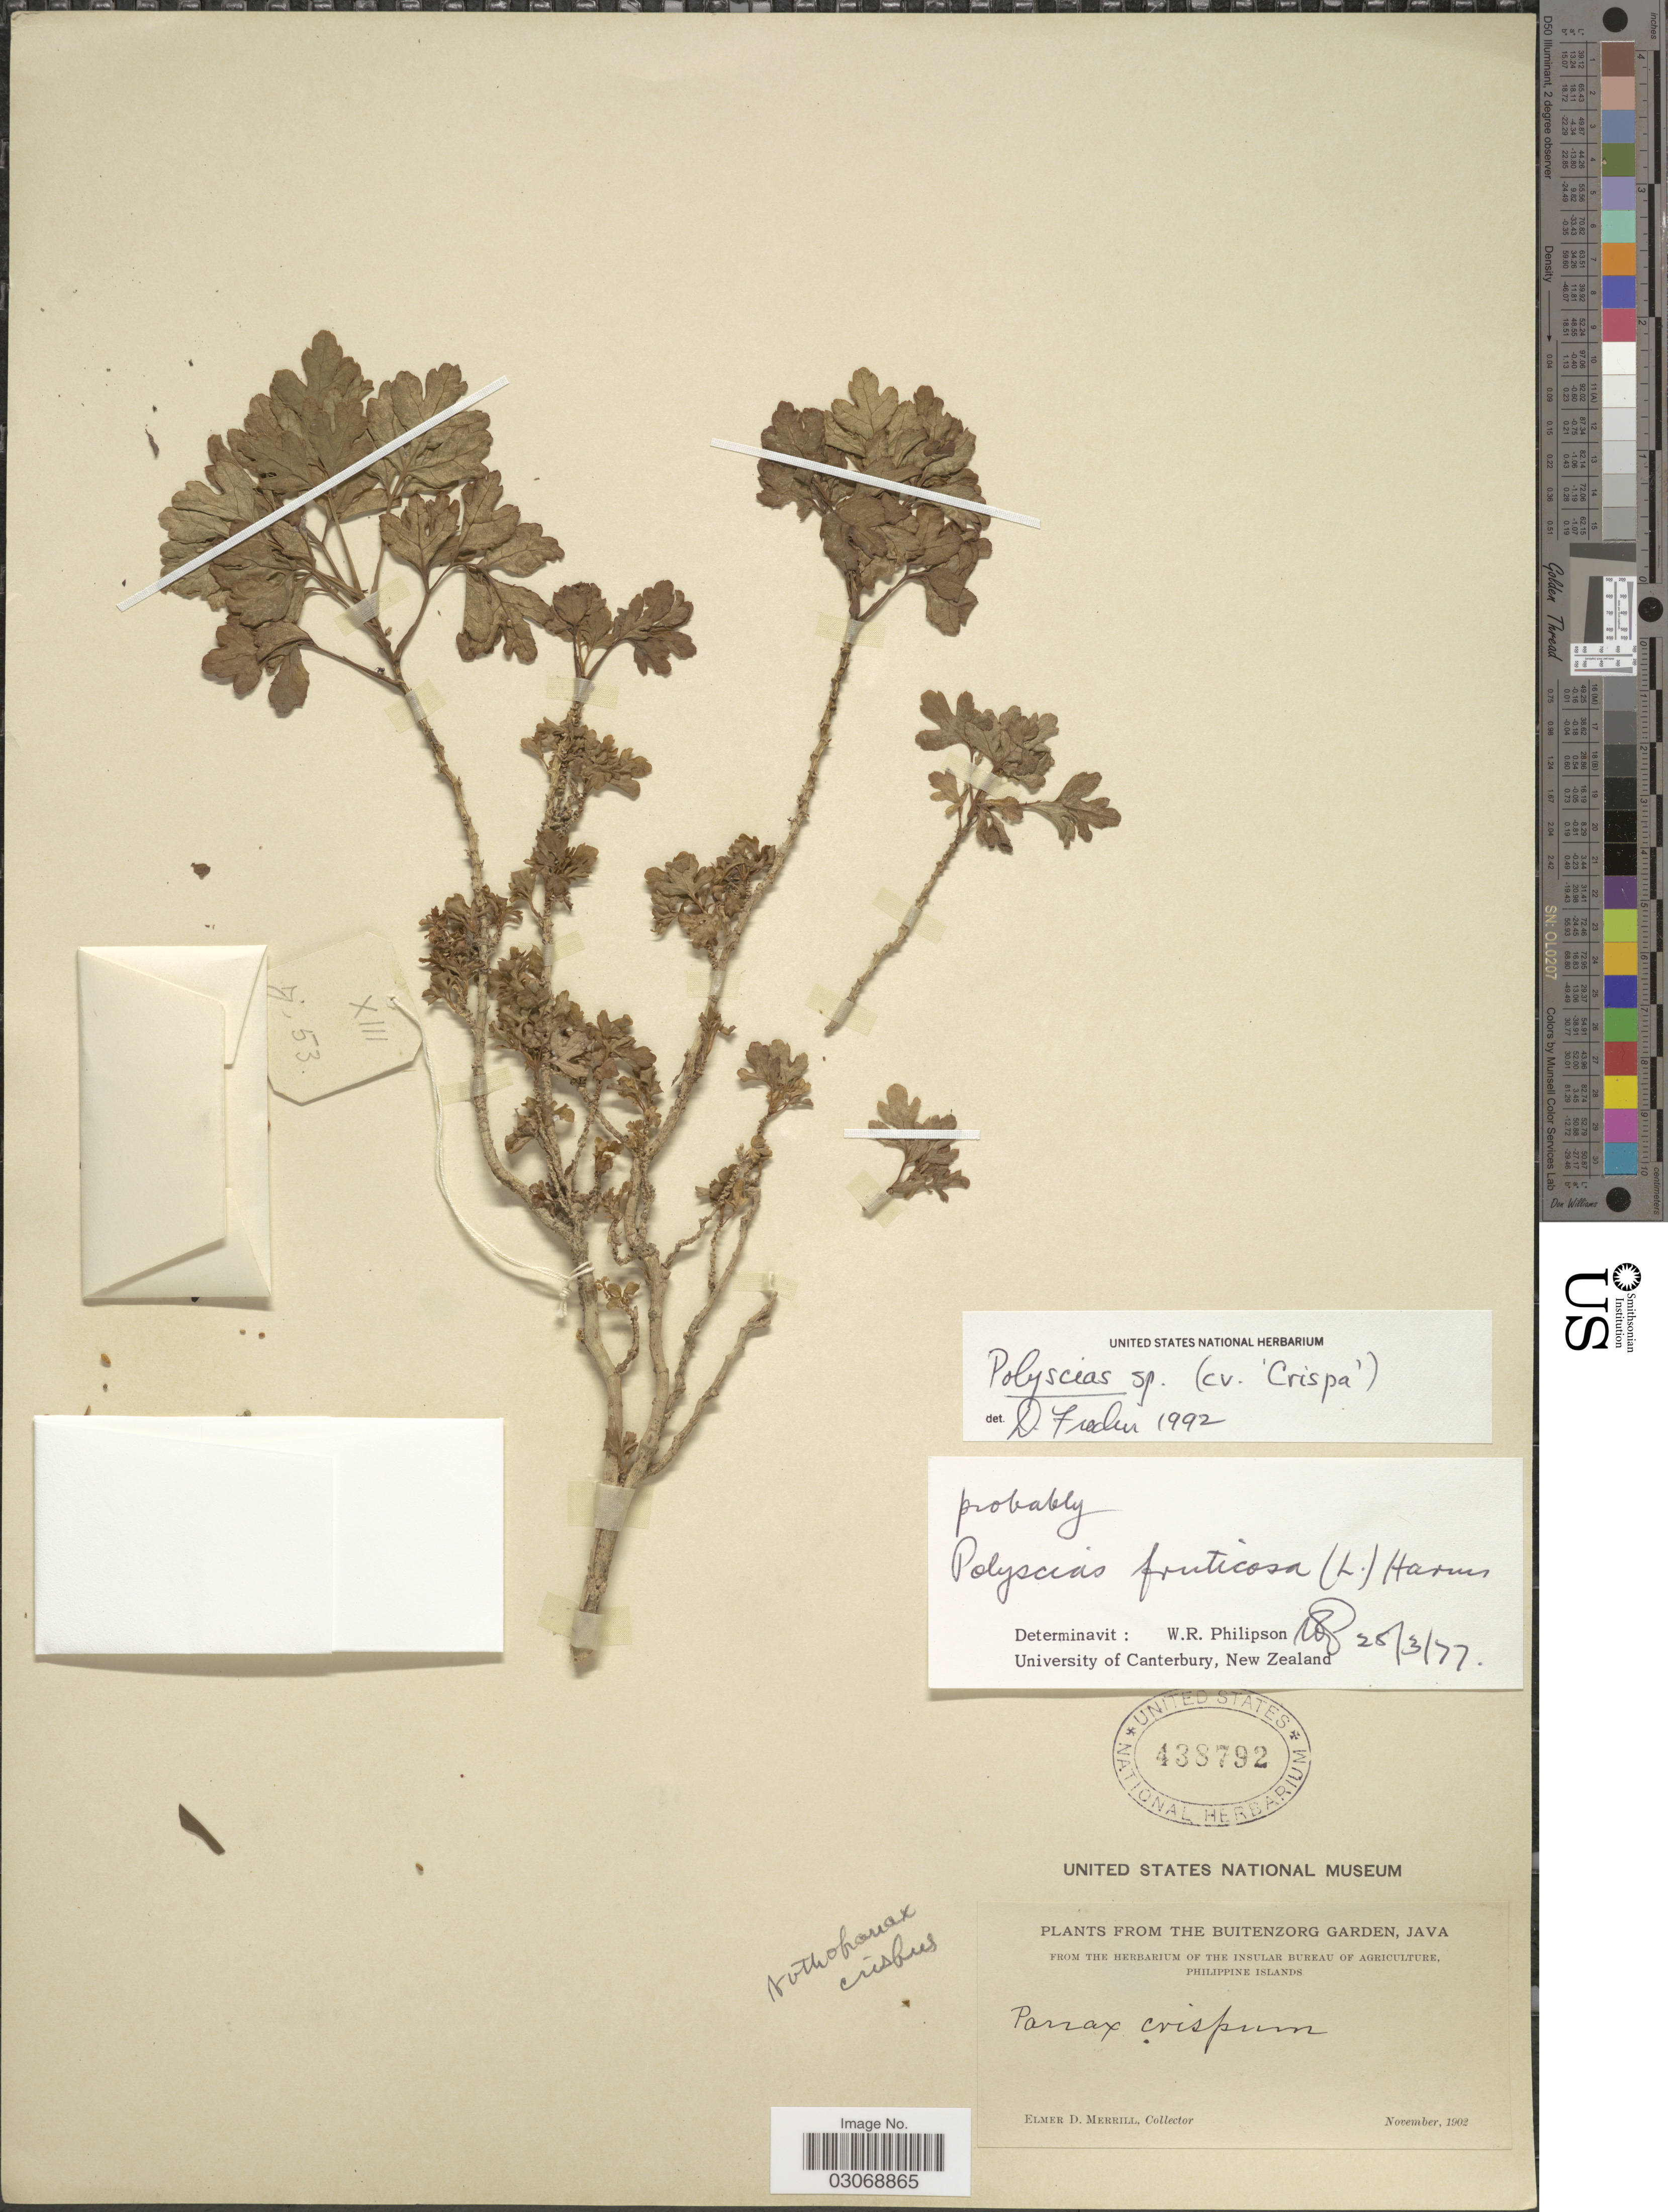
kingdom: Plantae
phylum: Tracheophyta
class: Magnoliopsida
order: Apiales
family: Araliaceae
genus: Polyscias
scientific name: Polyscias sp.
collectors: E. D. Merrill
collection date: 1902-11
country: Indonesia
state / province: Java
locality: The Buitenzorg Garden, Java.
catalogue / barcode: US 438792